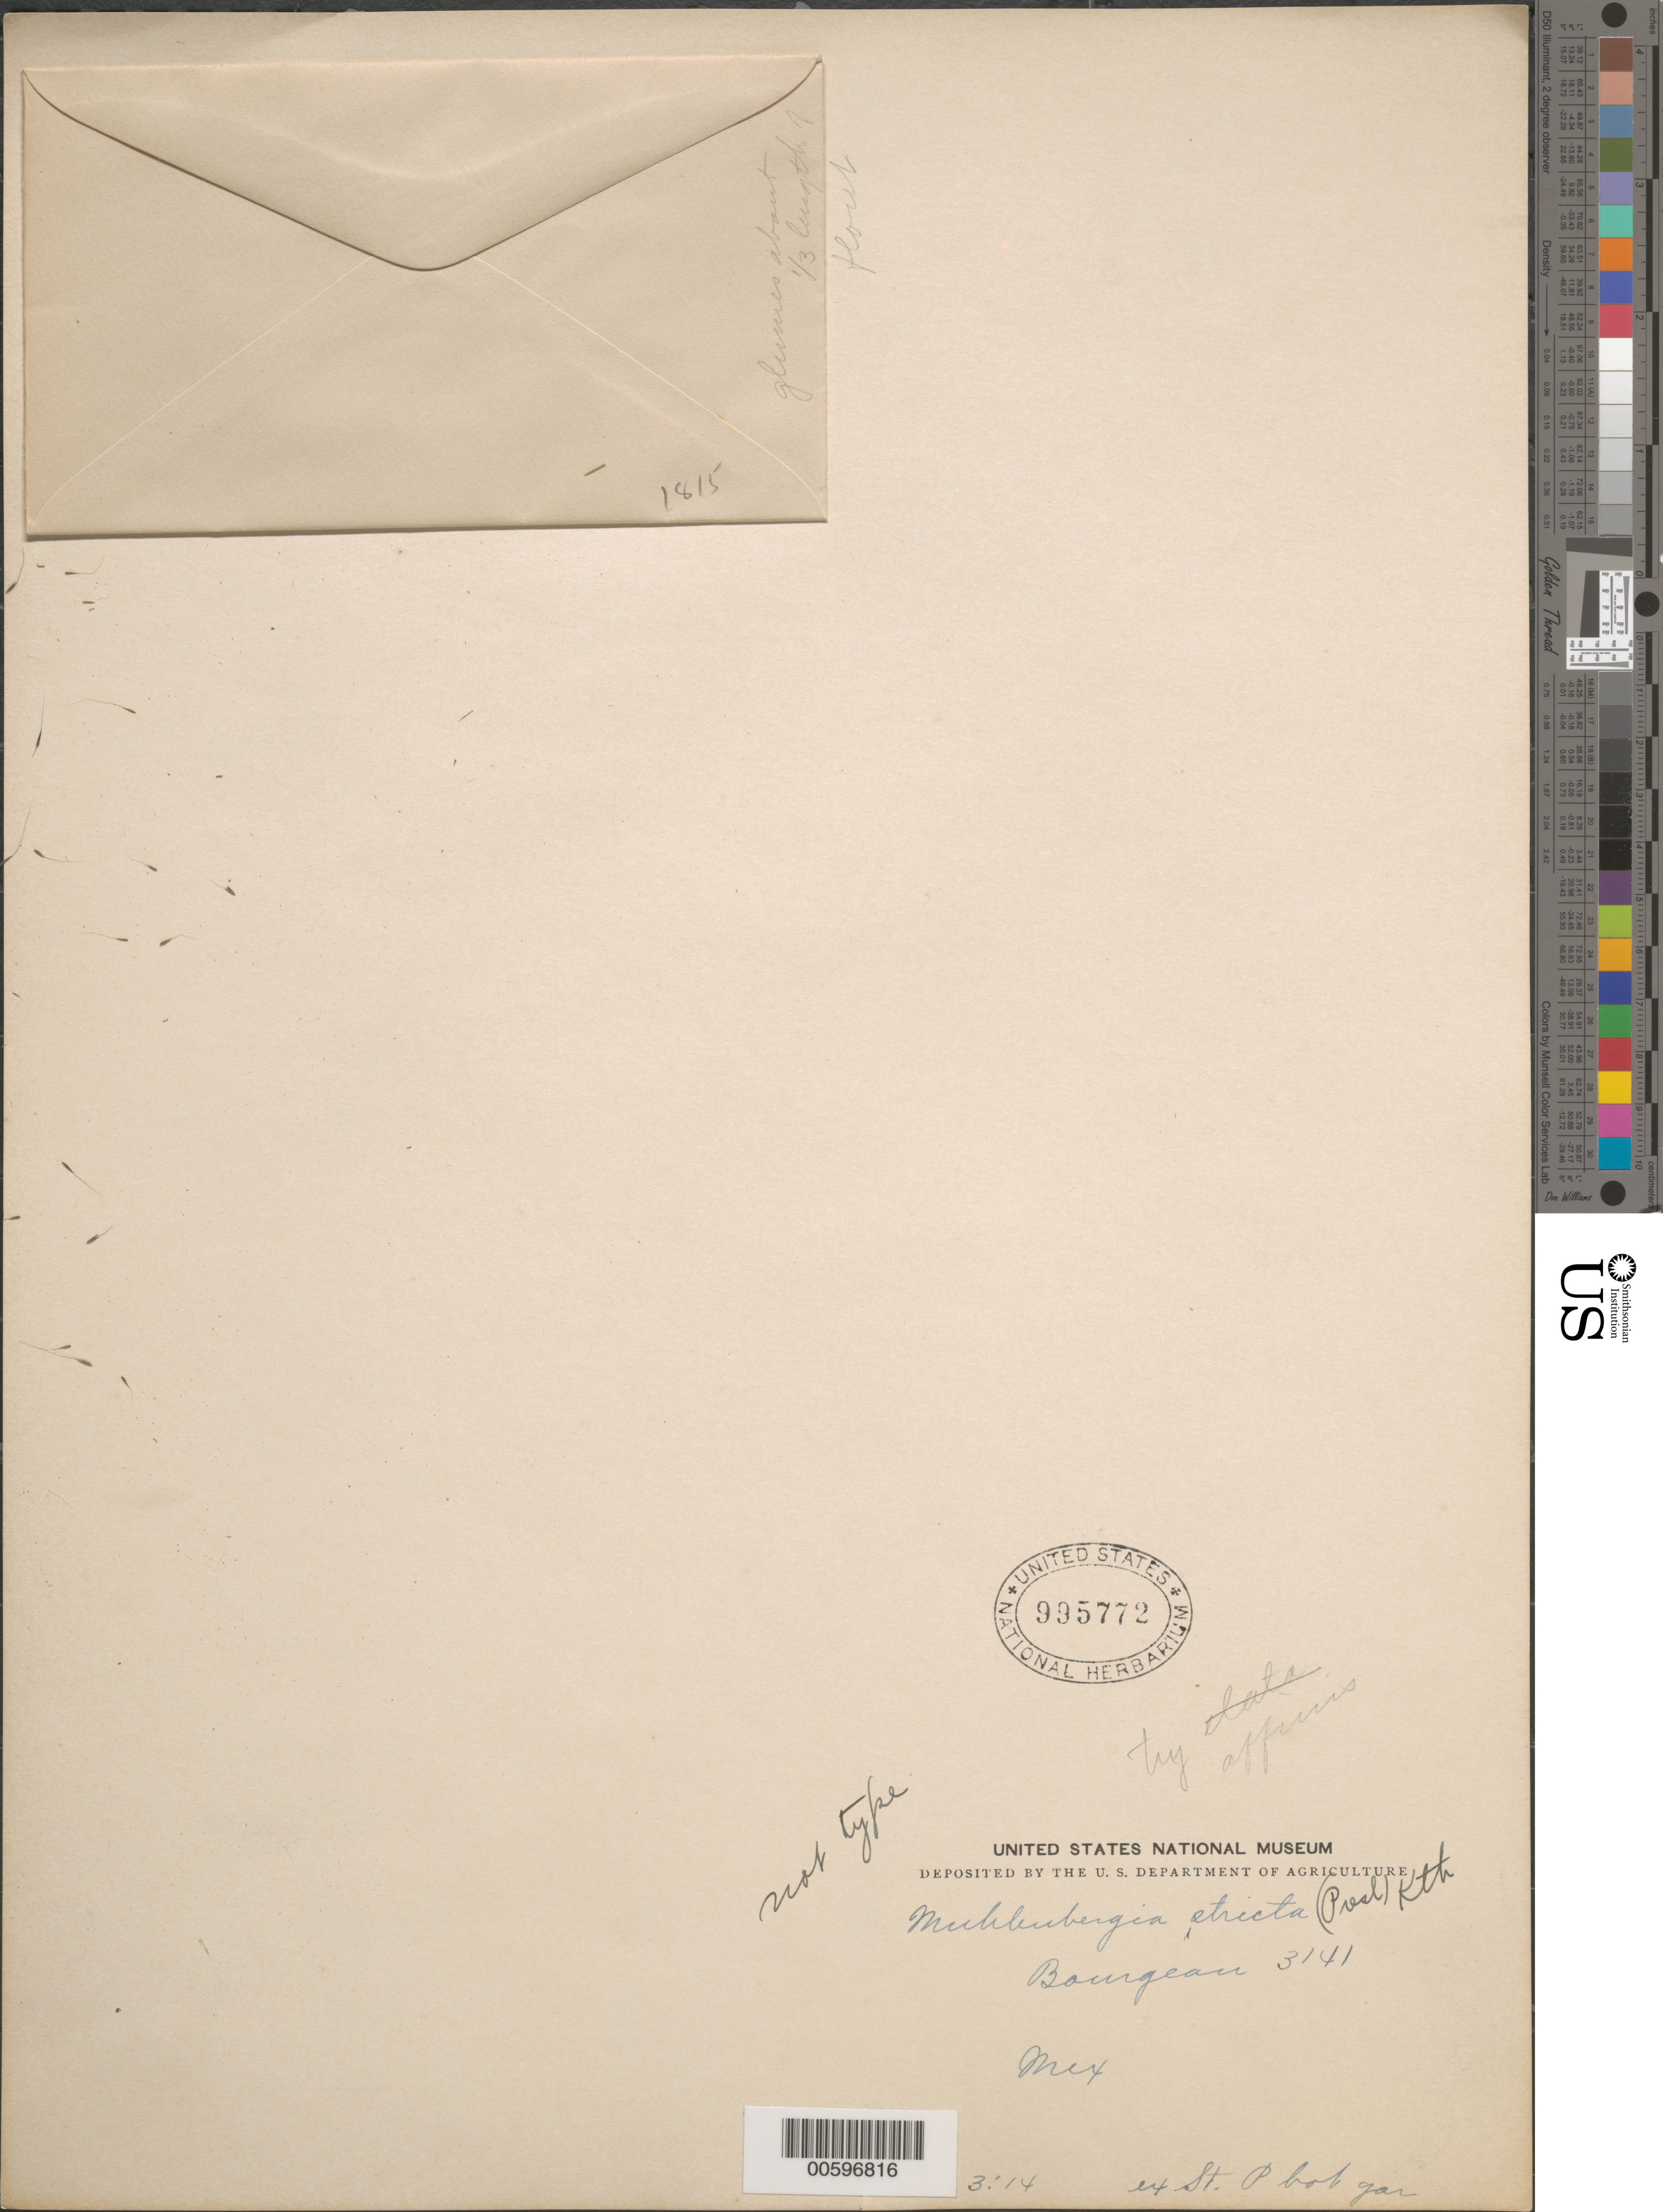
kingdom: Plantae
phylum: Tracheophyta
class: Liliopsida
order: Poales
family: Poaceae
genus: Muhlenbergia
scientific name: Muhlenbergia stricta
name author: (J. Presl) Kunth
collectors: E. Bourgeau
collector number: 3141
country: Mexico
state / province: Jalisco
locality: San Ramon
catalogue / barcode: US 995772